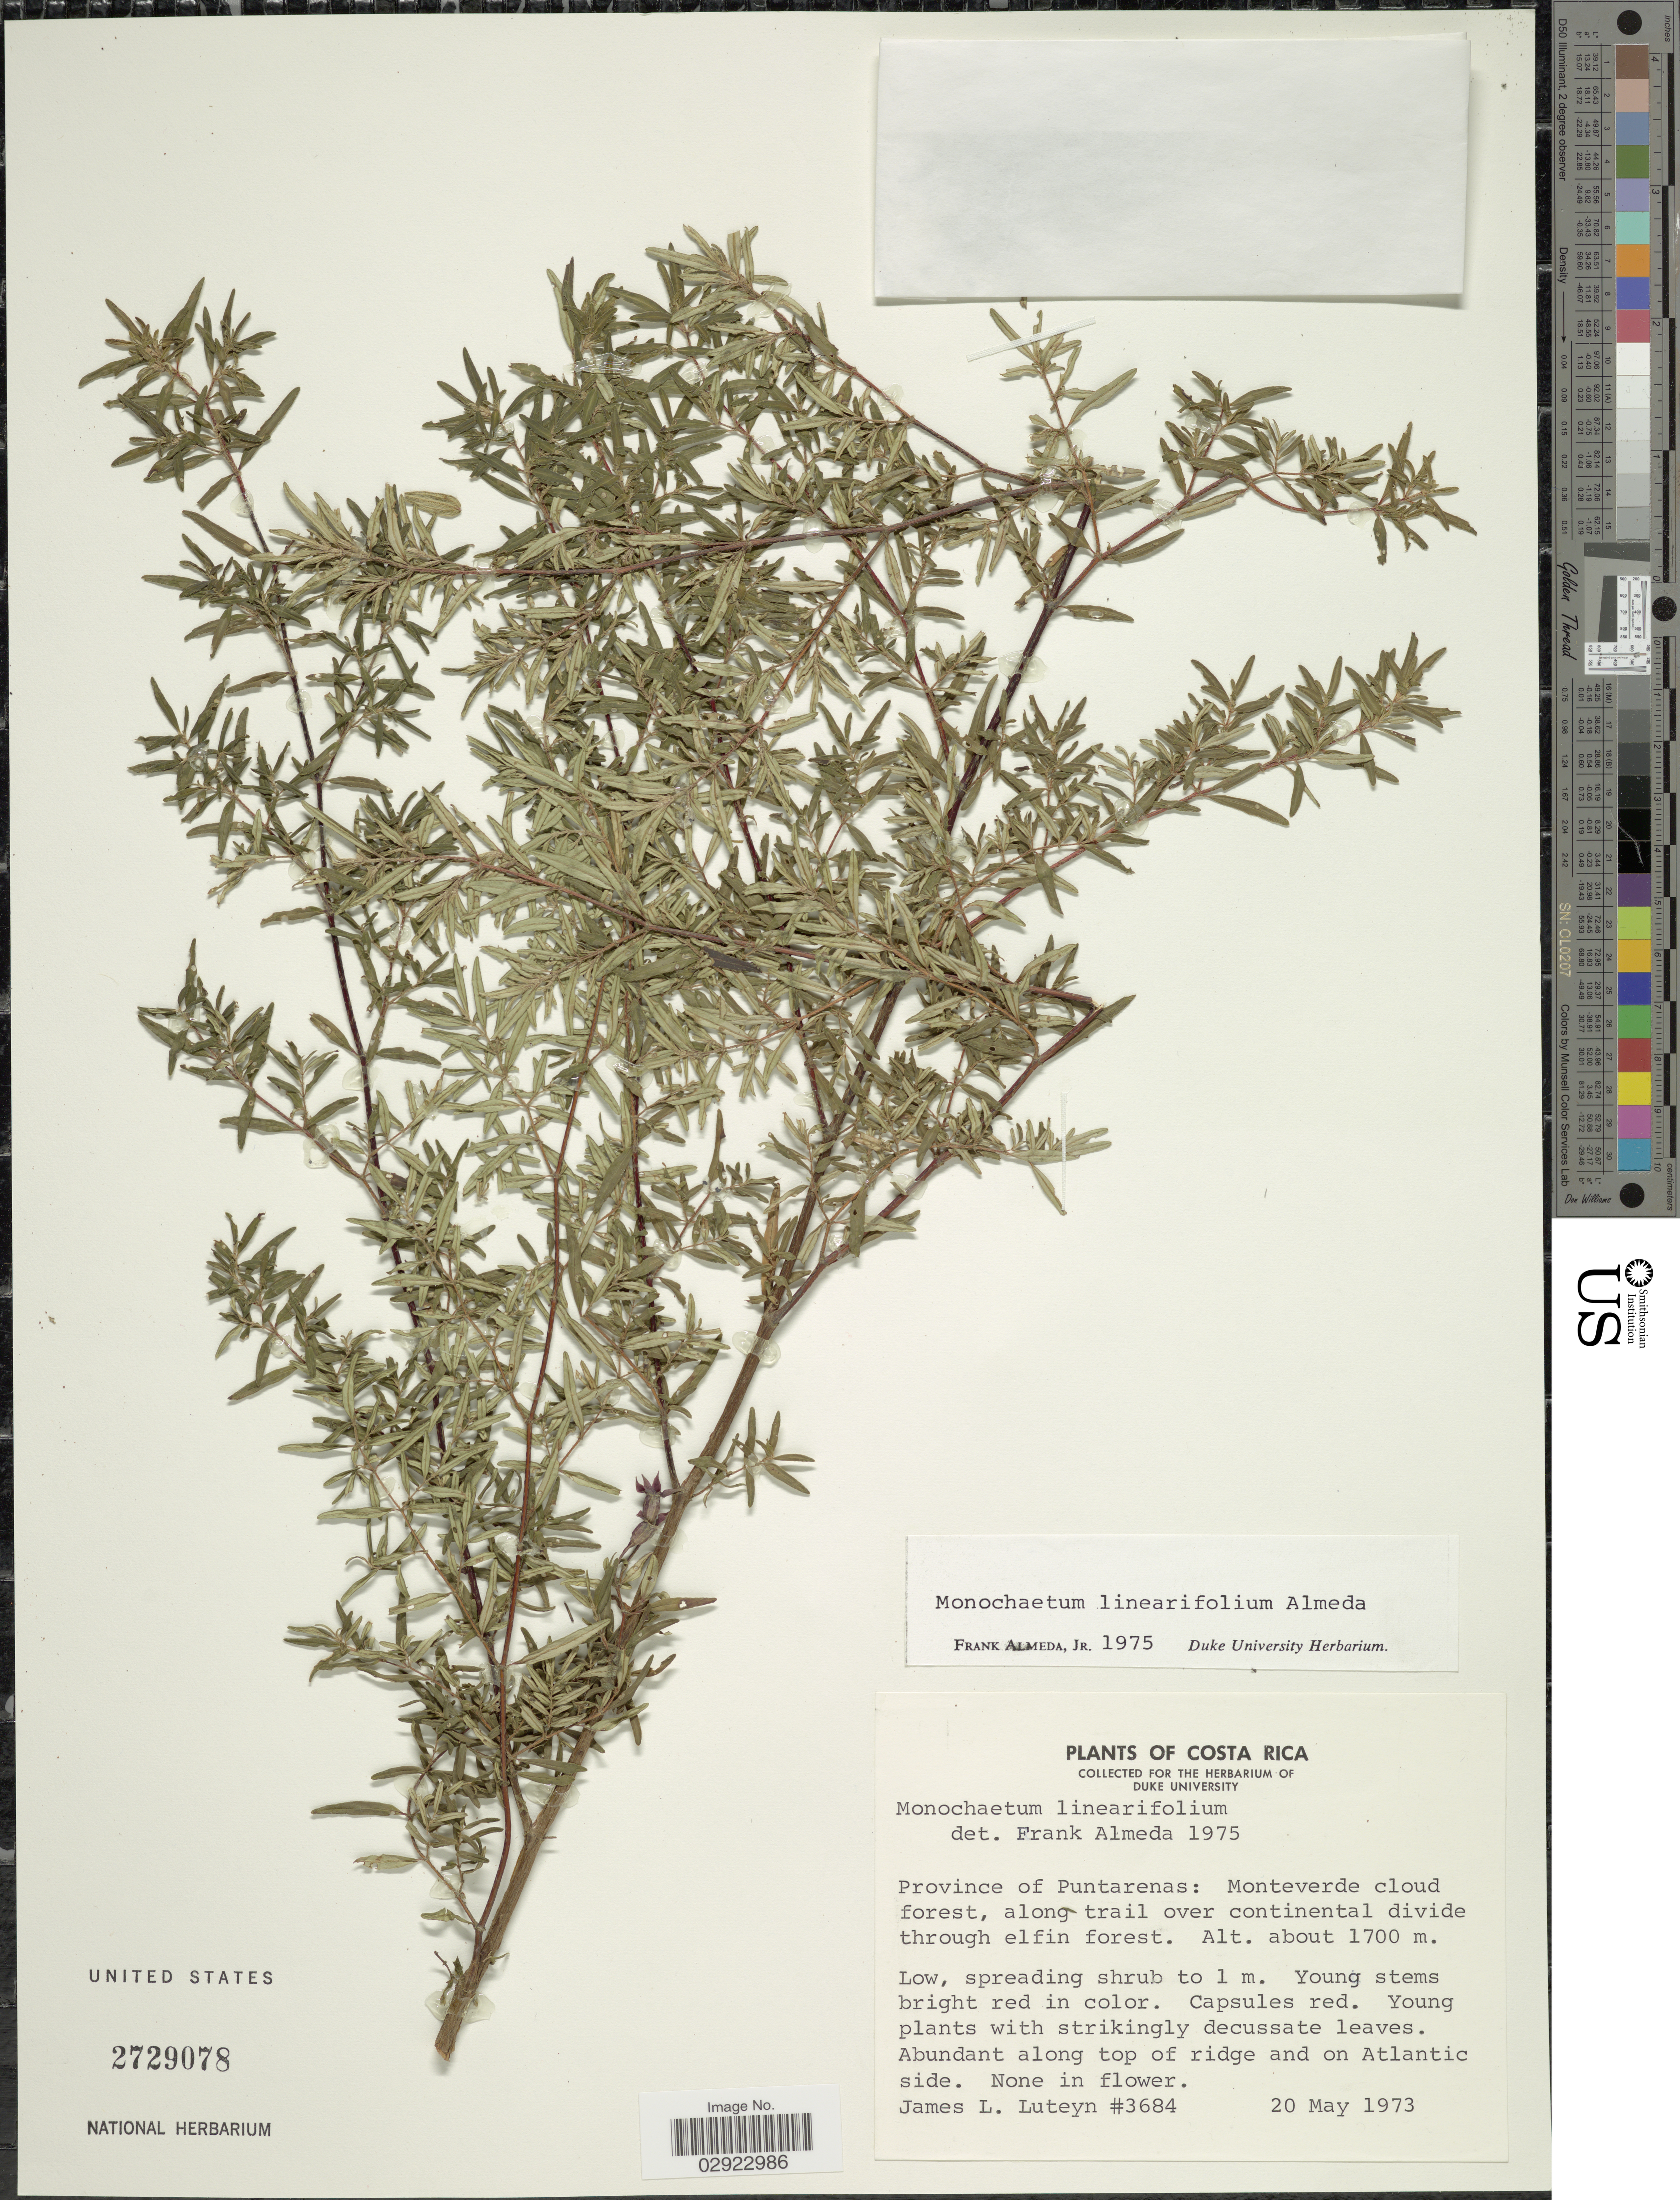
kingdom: Plantae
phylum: Tracheophyta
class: Magnoliopsida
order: Myrtales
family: Melastomataceae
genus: Monochaetum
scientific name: Monochaetum linearifolium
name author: Almeda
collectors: J. L. Luteyn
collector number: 3684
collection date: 1973-05-20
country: Costa Rica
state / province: Puntarenas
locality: Province of Puntarenas: Monteverde cloud forest, along trail over continental divide through elfin forest.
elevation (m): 1700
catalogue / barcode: US 2729078